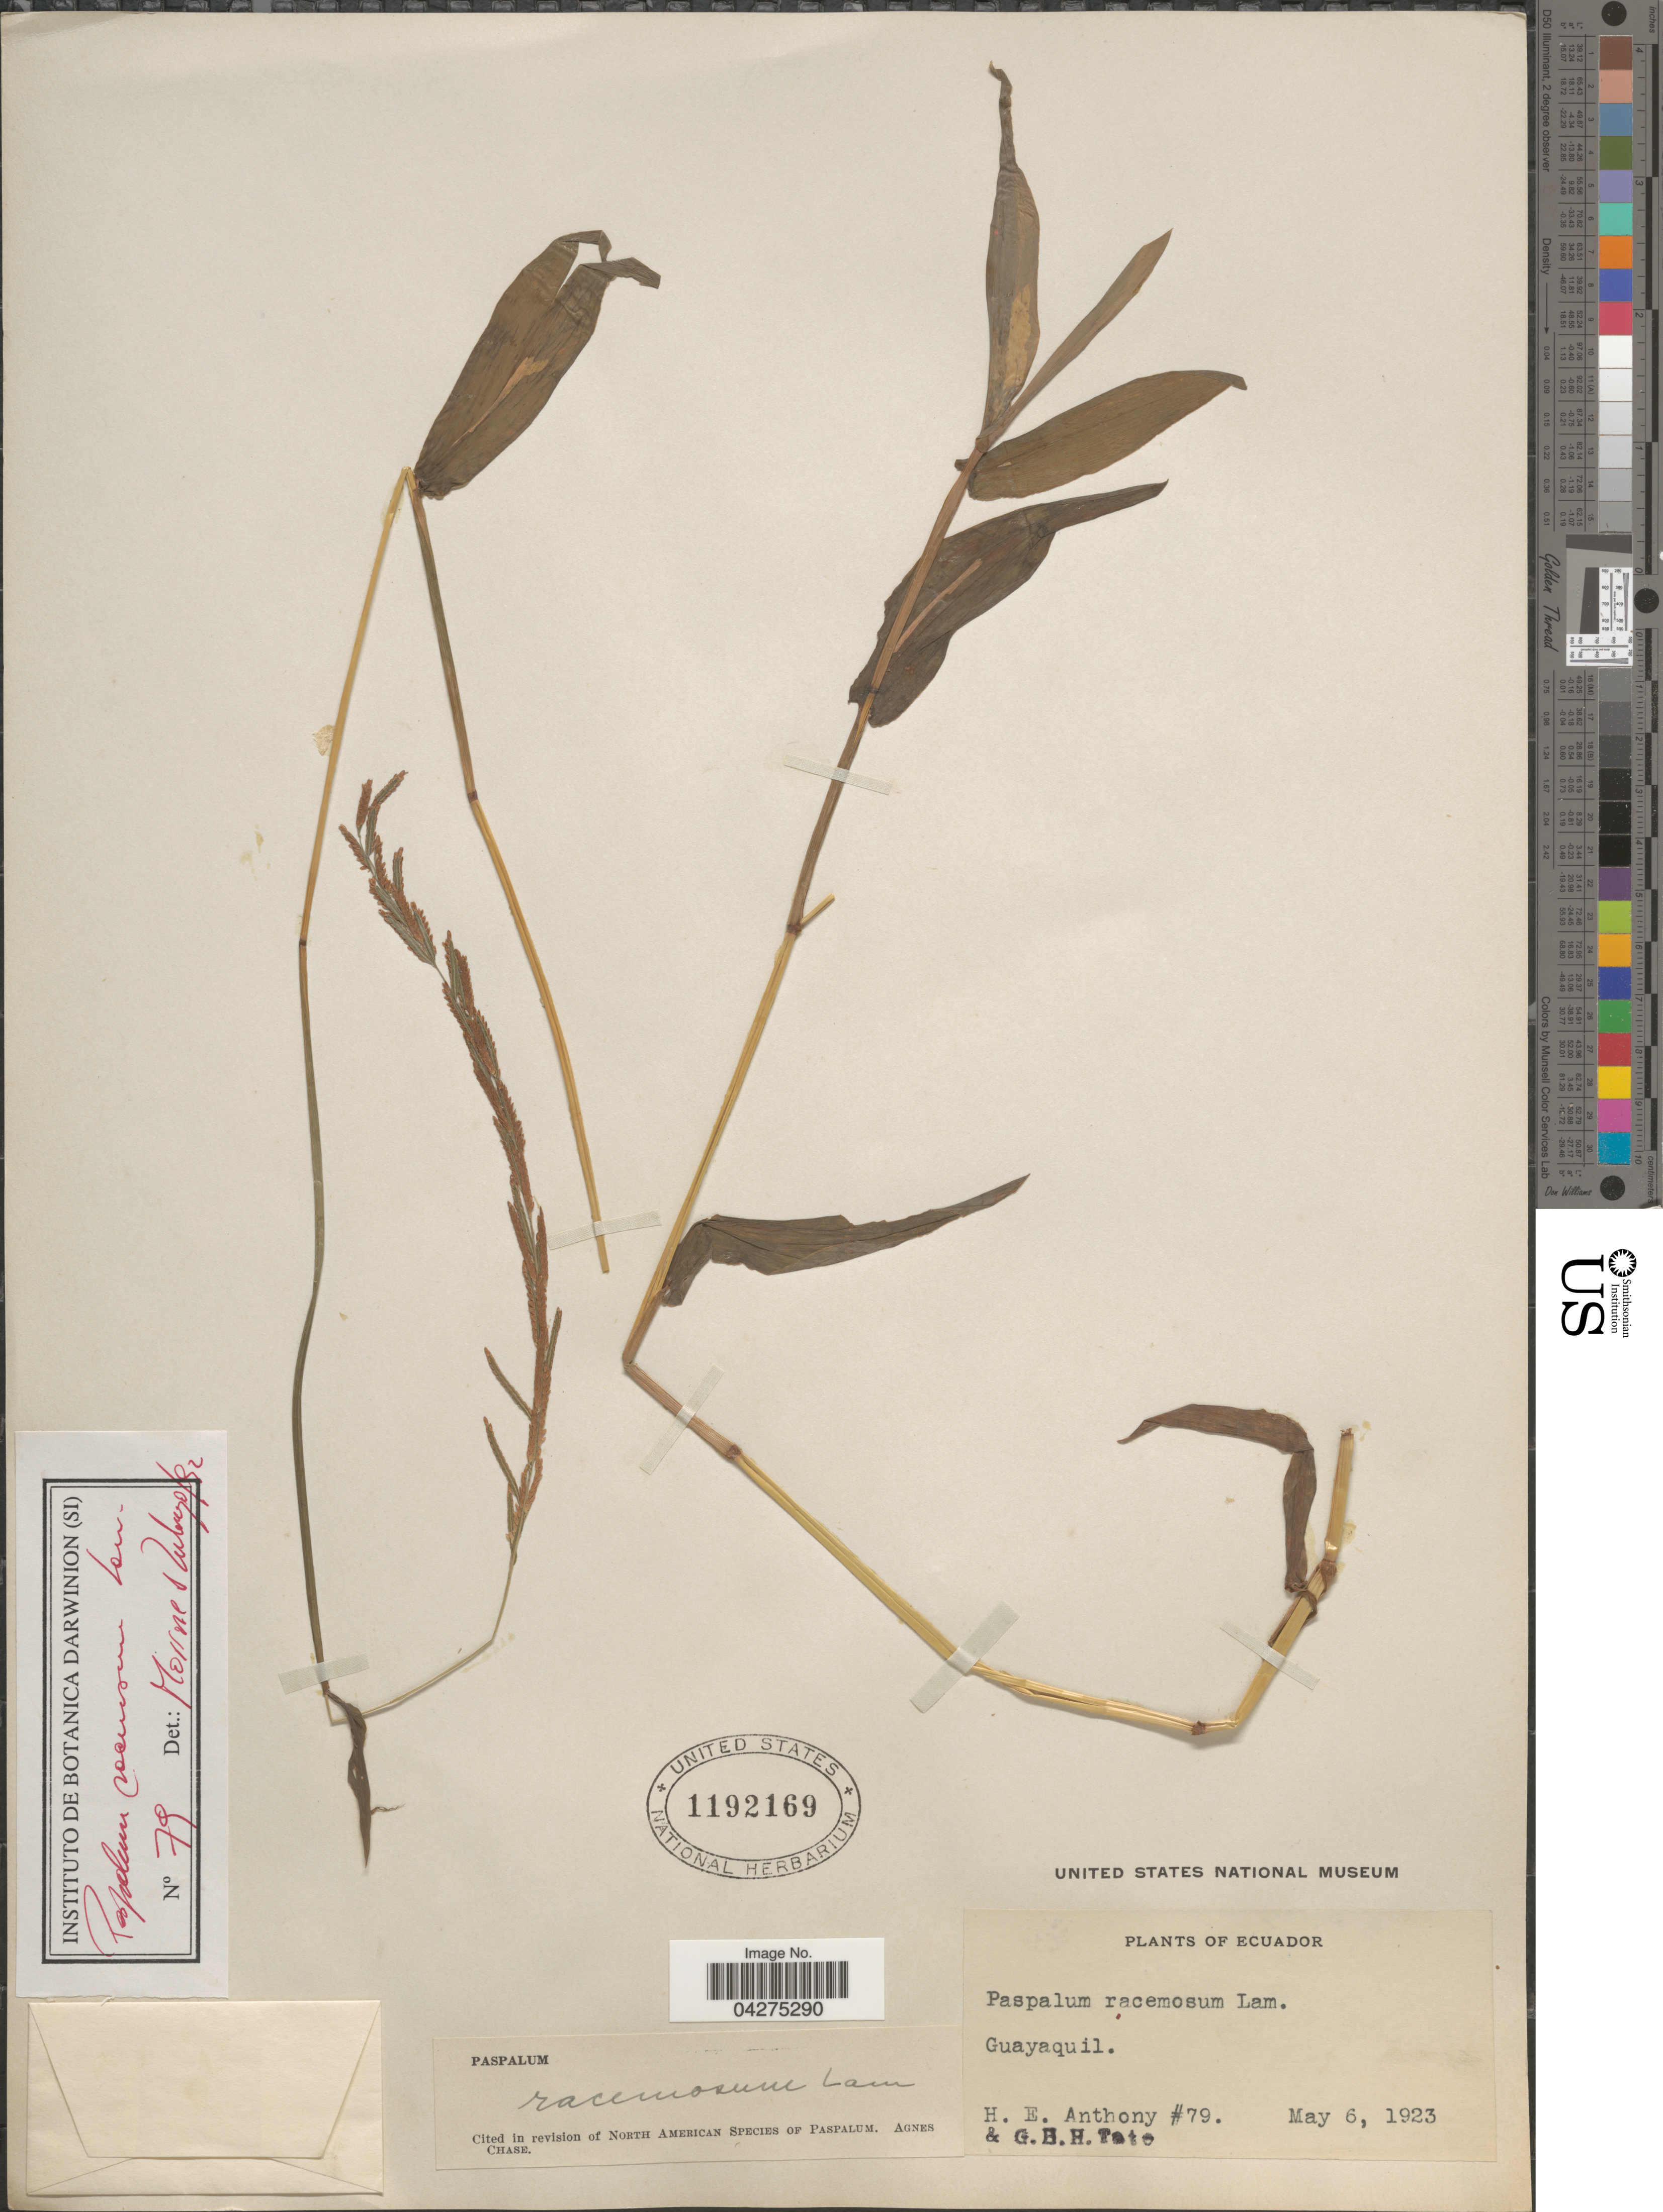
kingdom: Plantae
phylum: Tracheophyta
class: Liliopsida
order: Poales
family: Poaceae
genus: Paspalum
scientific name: Paspalum racemosum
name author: Lam.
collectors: H. E. Anthony & G. Jale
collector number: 79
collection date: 1923-05-06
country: Ecuador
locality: Guayaquil.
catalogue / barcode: US 1192169